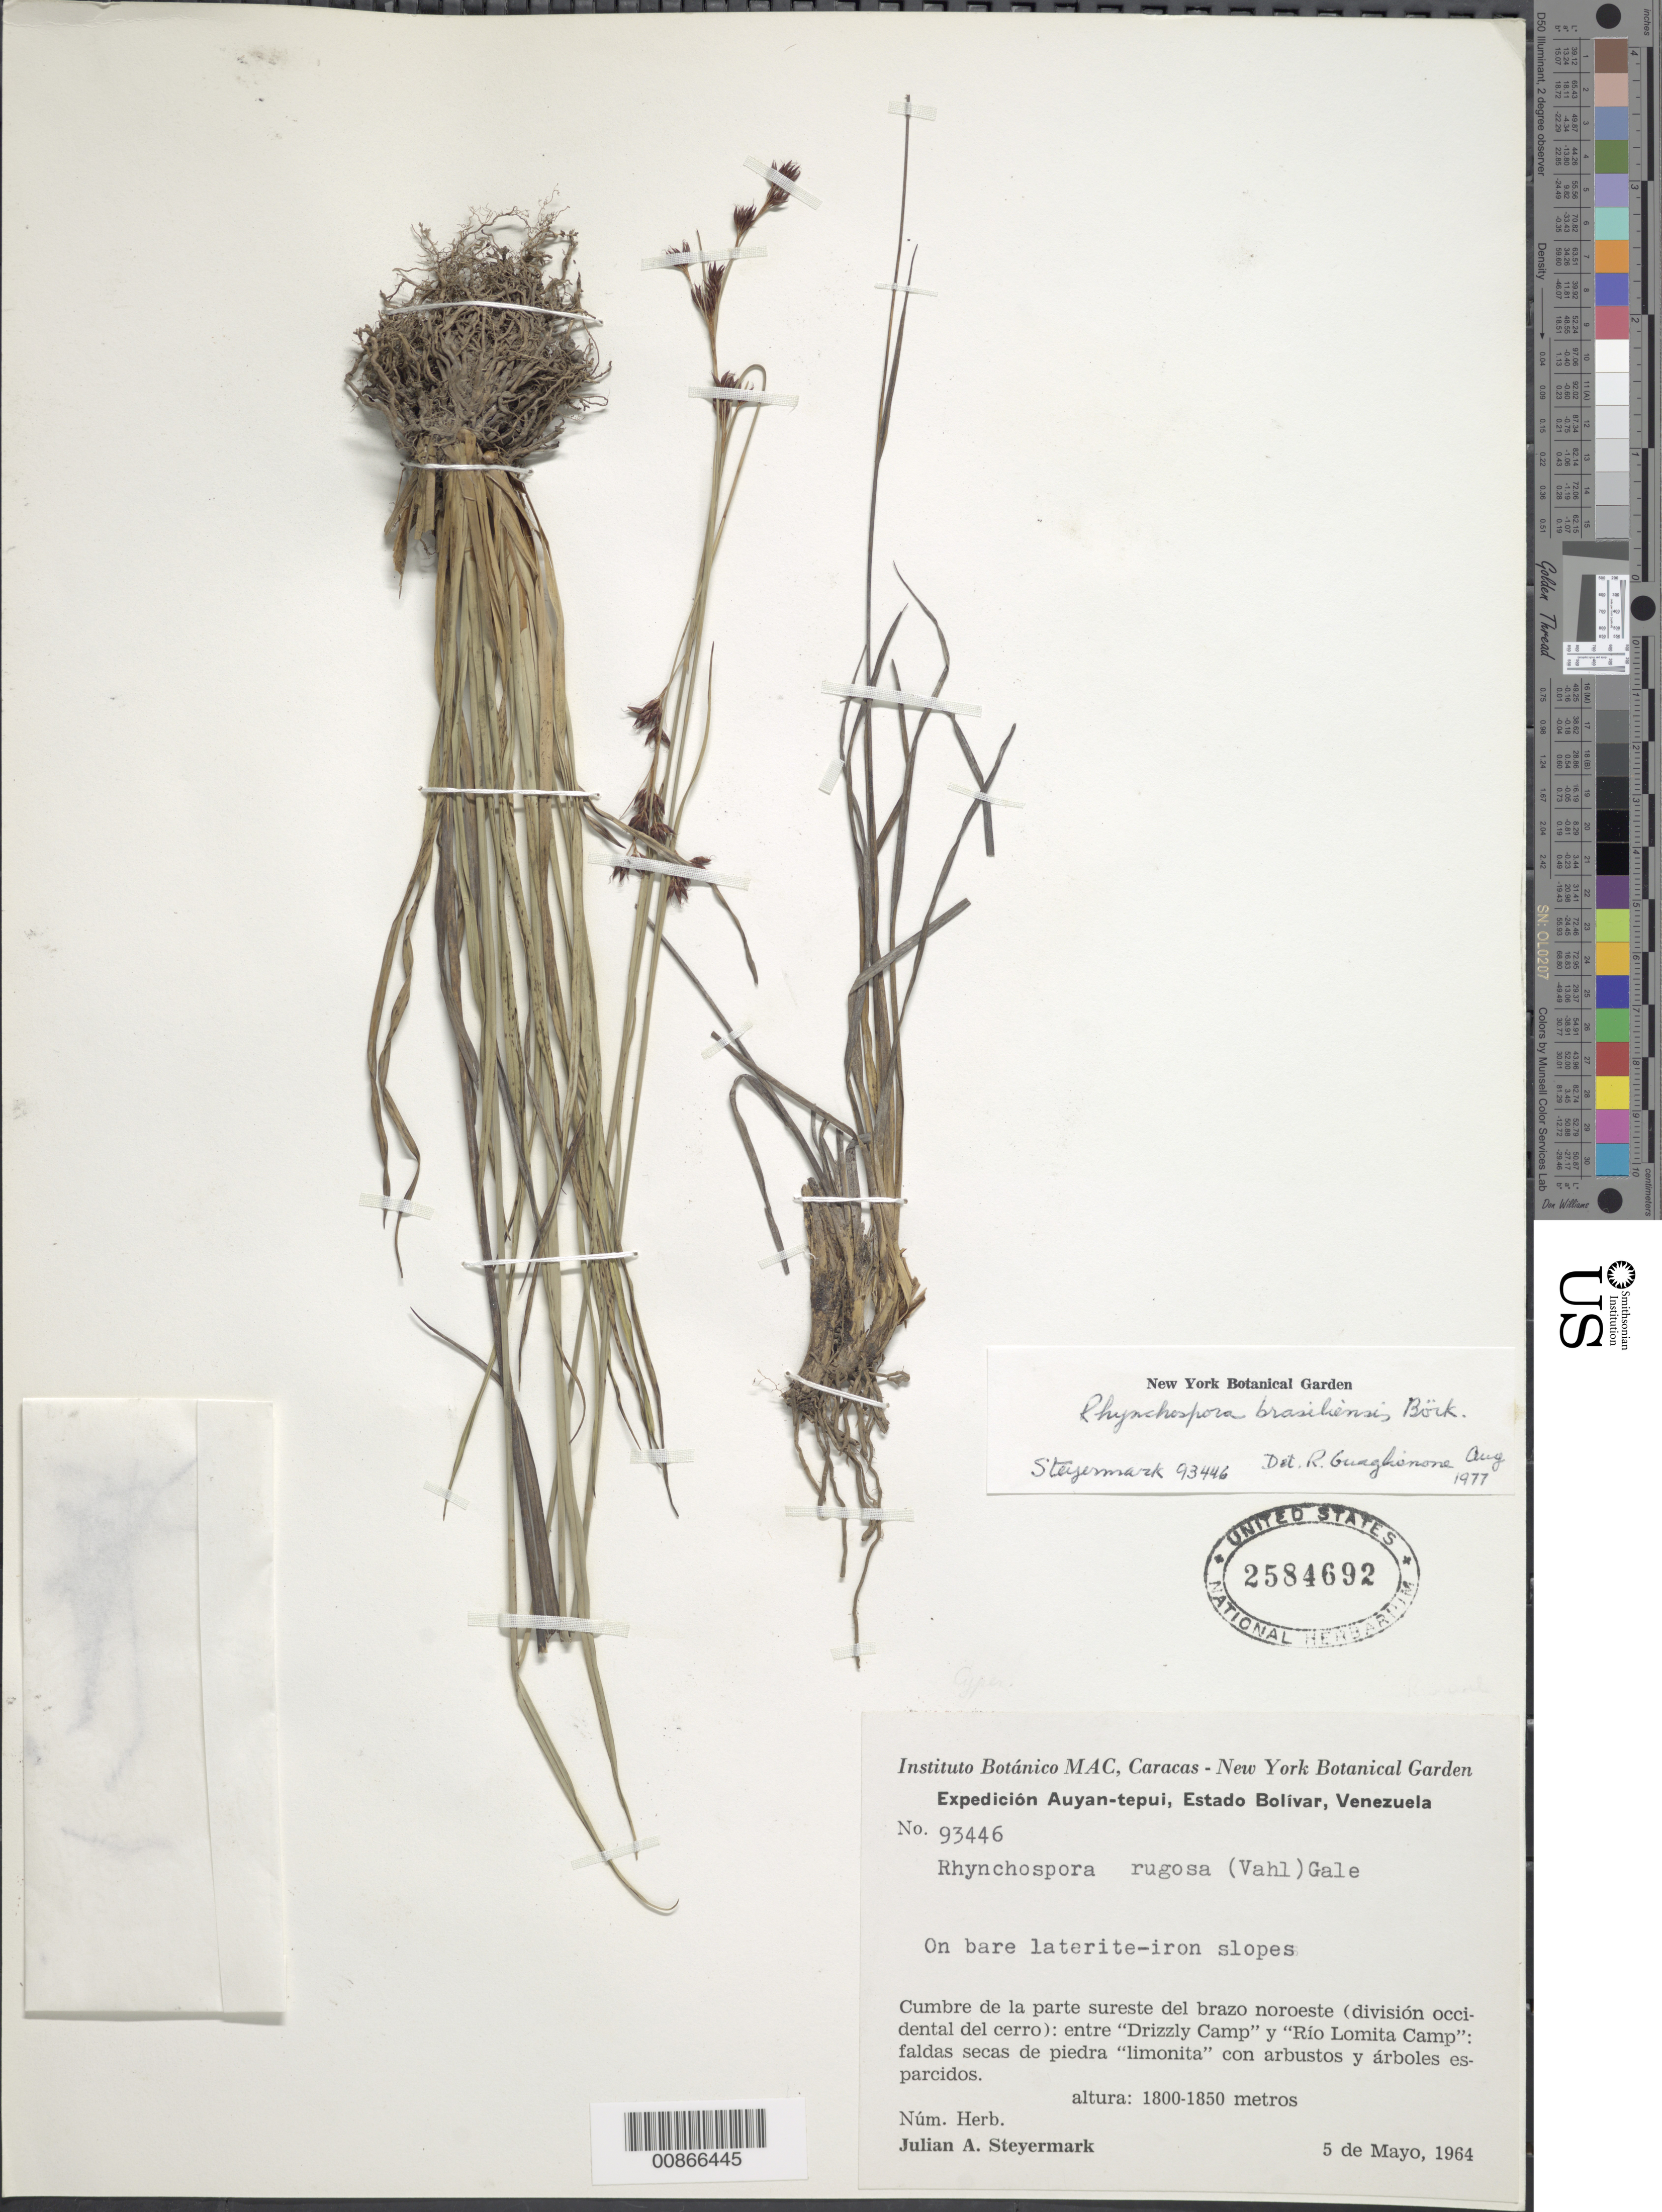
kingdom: Plantae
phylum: Tracheophyta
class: Liliopsida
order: Poales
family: Cyperaceae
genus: Rhynchospora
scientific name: Rhynchospora brasiliensis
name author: Boeckeler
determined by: Guaglianone, E. R.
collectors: J. Steyermark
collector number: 93446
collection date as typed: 5-May-64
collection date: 1964-05-05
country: Venezuela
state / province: Bolívar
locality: Auyan-tepuí, cumbre de la parte SE, entre "Drizzly Camp" y "Río Lomita Camp"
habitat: Bare laterite-iron slopes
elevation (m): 1800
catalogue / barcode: US 2584692